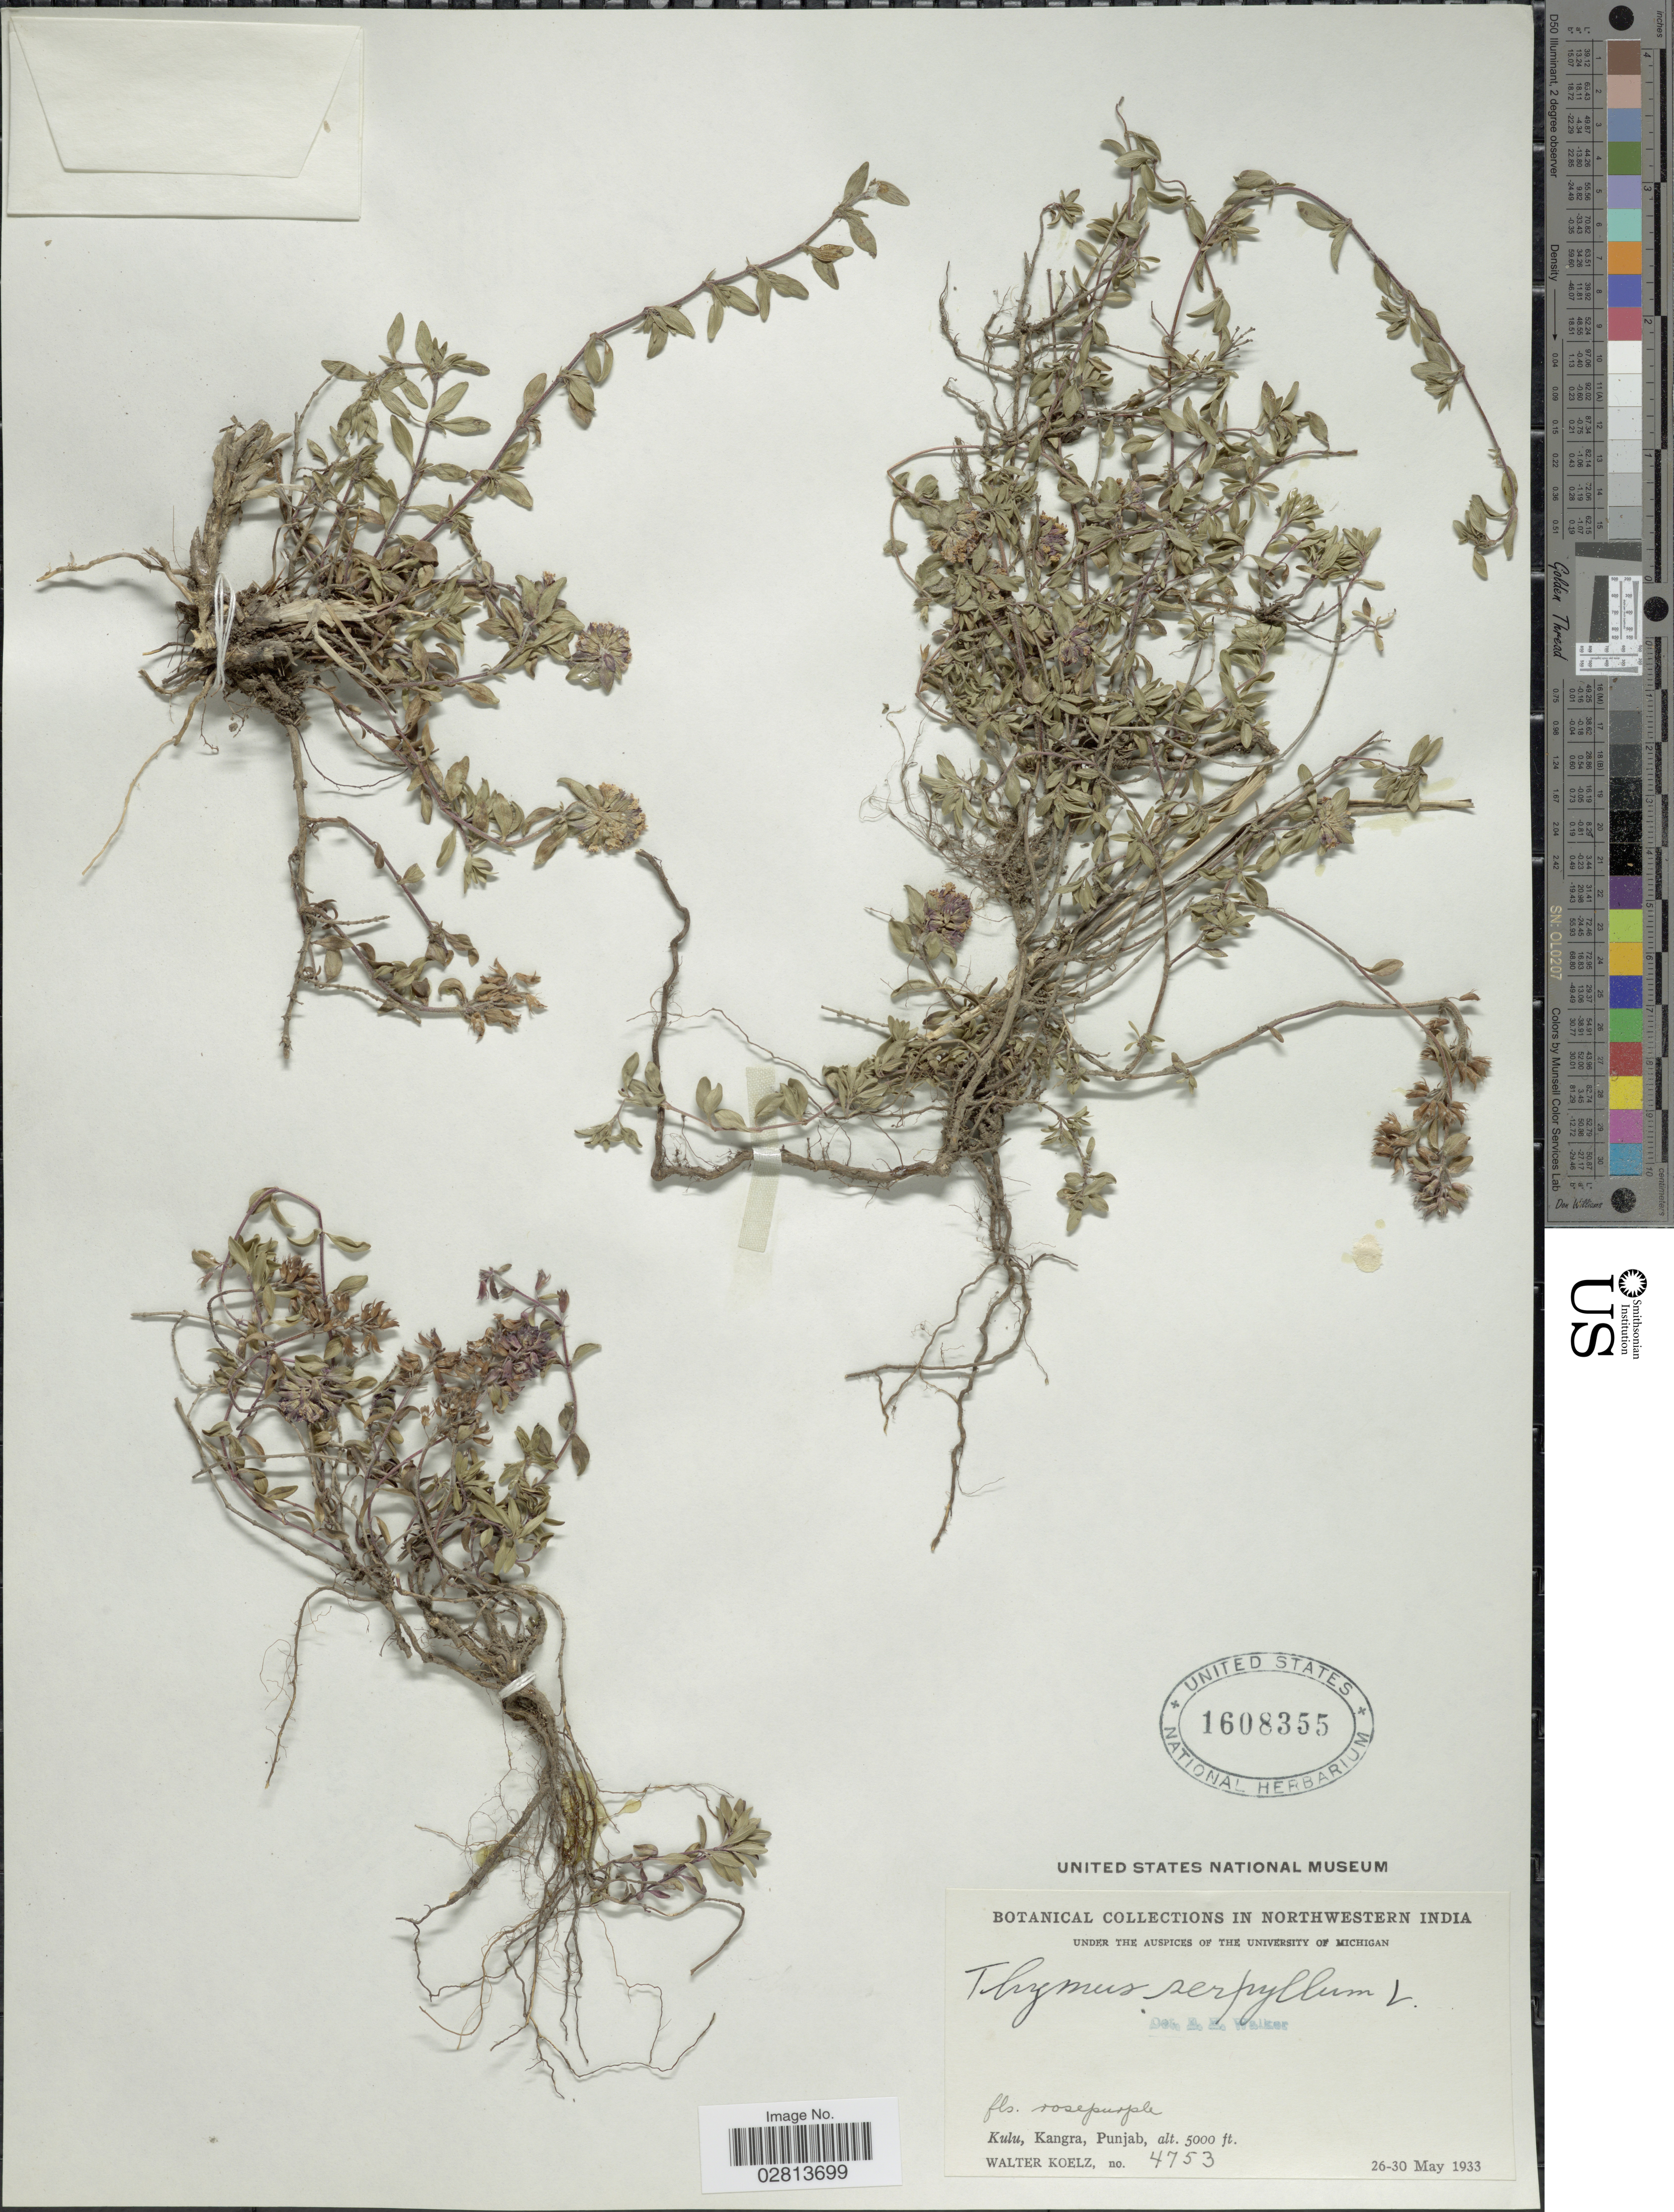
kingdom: Plantae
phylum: Tracheophyta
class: Magnoliopsida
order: Lamiales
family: Lamiaceae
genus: Thymus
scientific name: Thymus serpyllum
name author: L.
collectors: W. N. Koelz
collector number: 4753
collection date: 1933-05-26/1933-05-30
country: India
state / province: Punjab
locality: Northwestern India. Kulu, Kangra.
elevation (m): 1524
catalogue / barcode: US 1608355